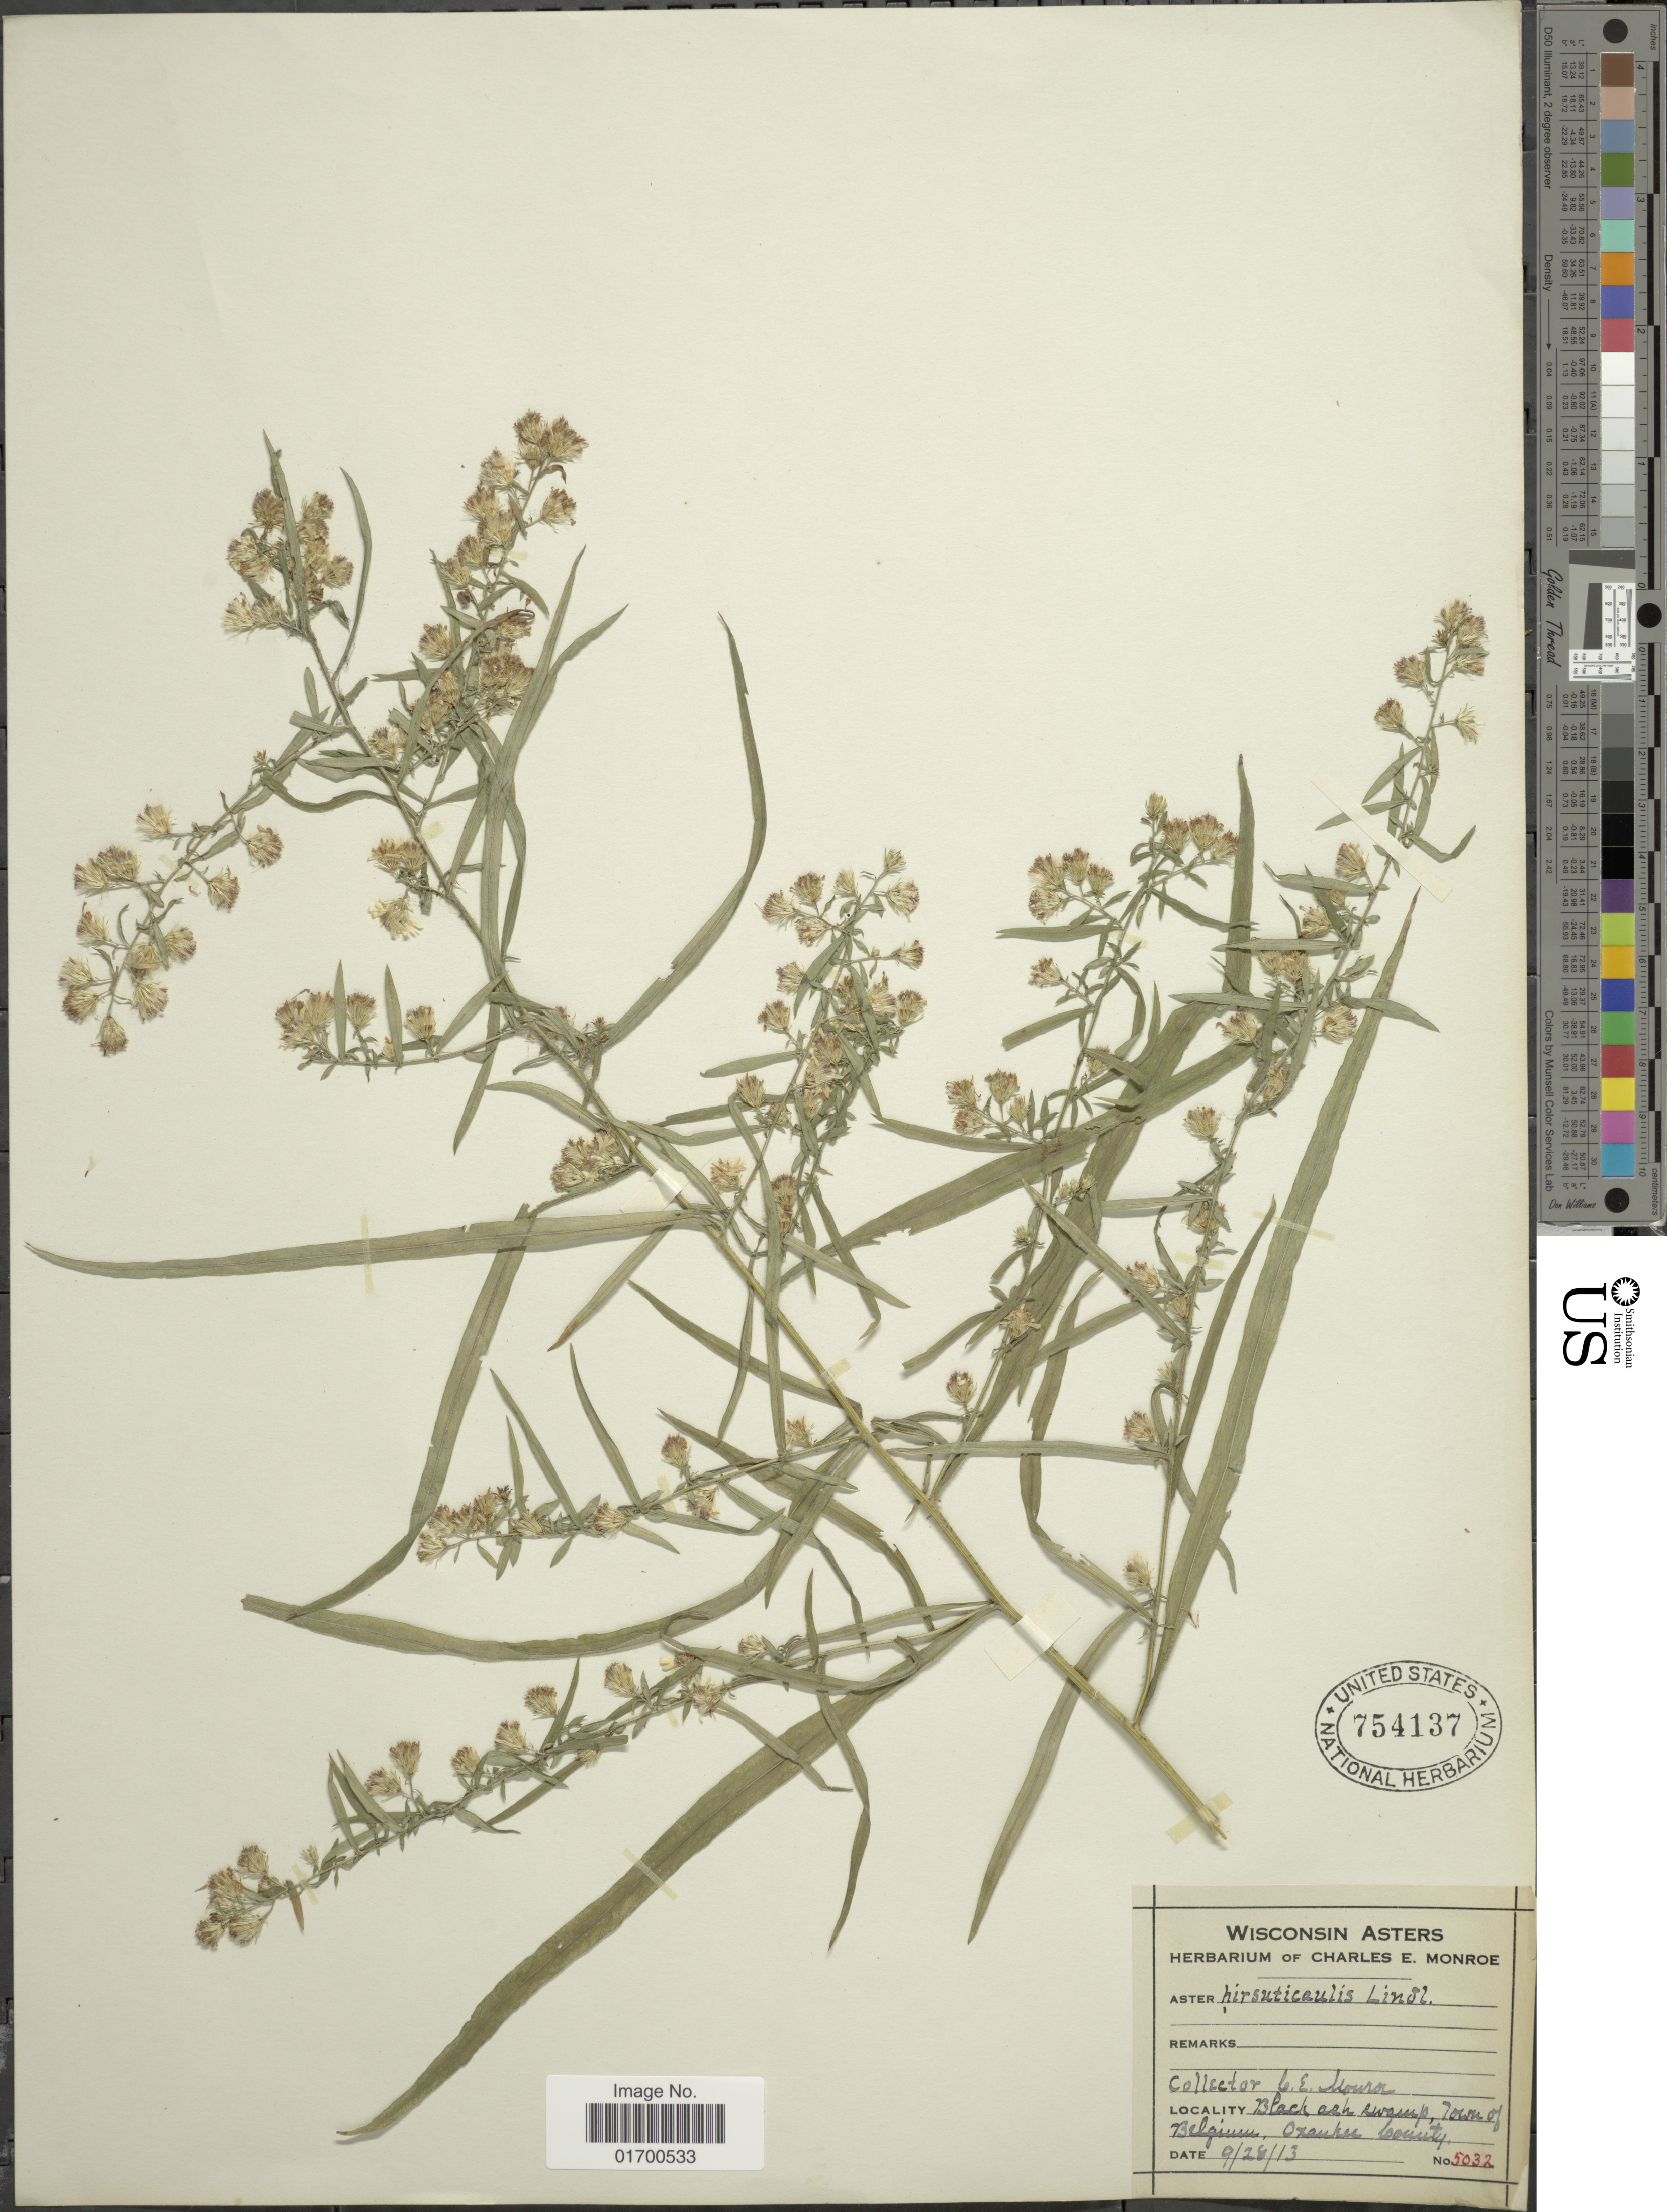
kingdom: Plantae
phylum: Tracheophyta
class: Magnoliopsida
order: Asterales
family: Asteraceae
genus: Symphyotrichum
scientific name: Symphyotrichum lateriflorum var. hirsuticaule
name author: (DC.) G.L. Nesom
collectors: C. Monroe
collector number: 5032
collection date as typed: Transcribed d/m/y: 28/9/13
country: United States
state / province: Wisconsin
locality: Black ark swamp, Town of Belgium, Ozaukee County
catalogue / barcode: US 754137